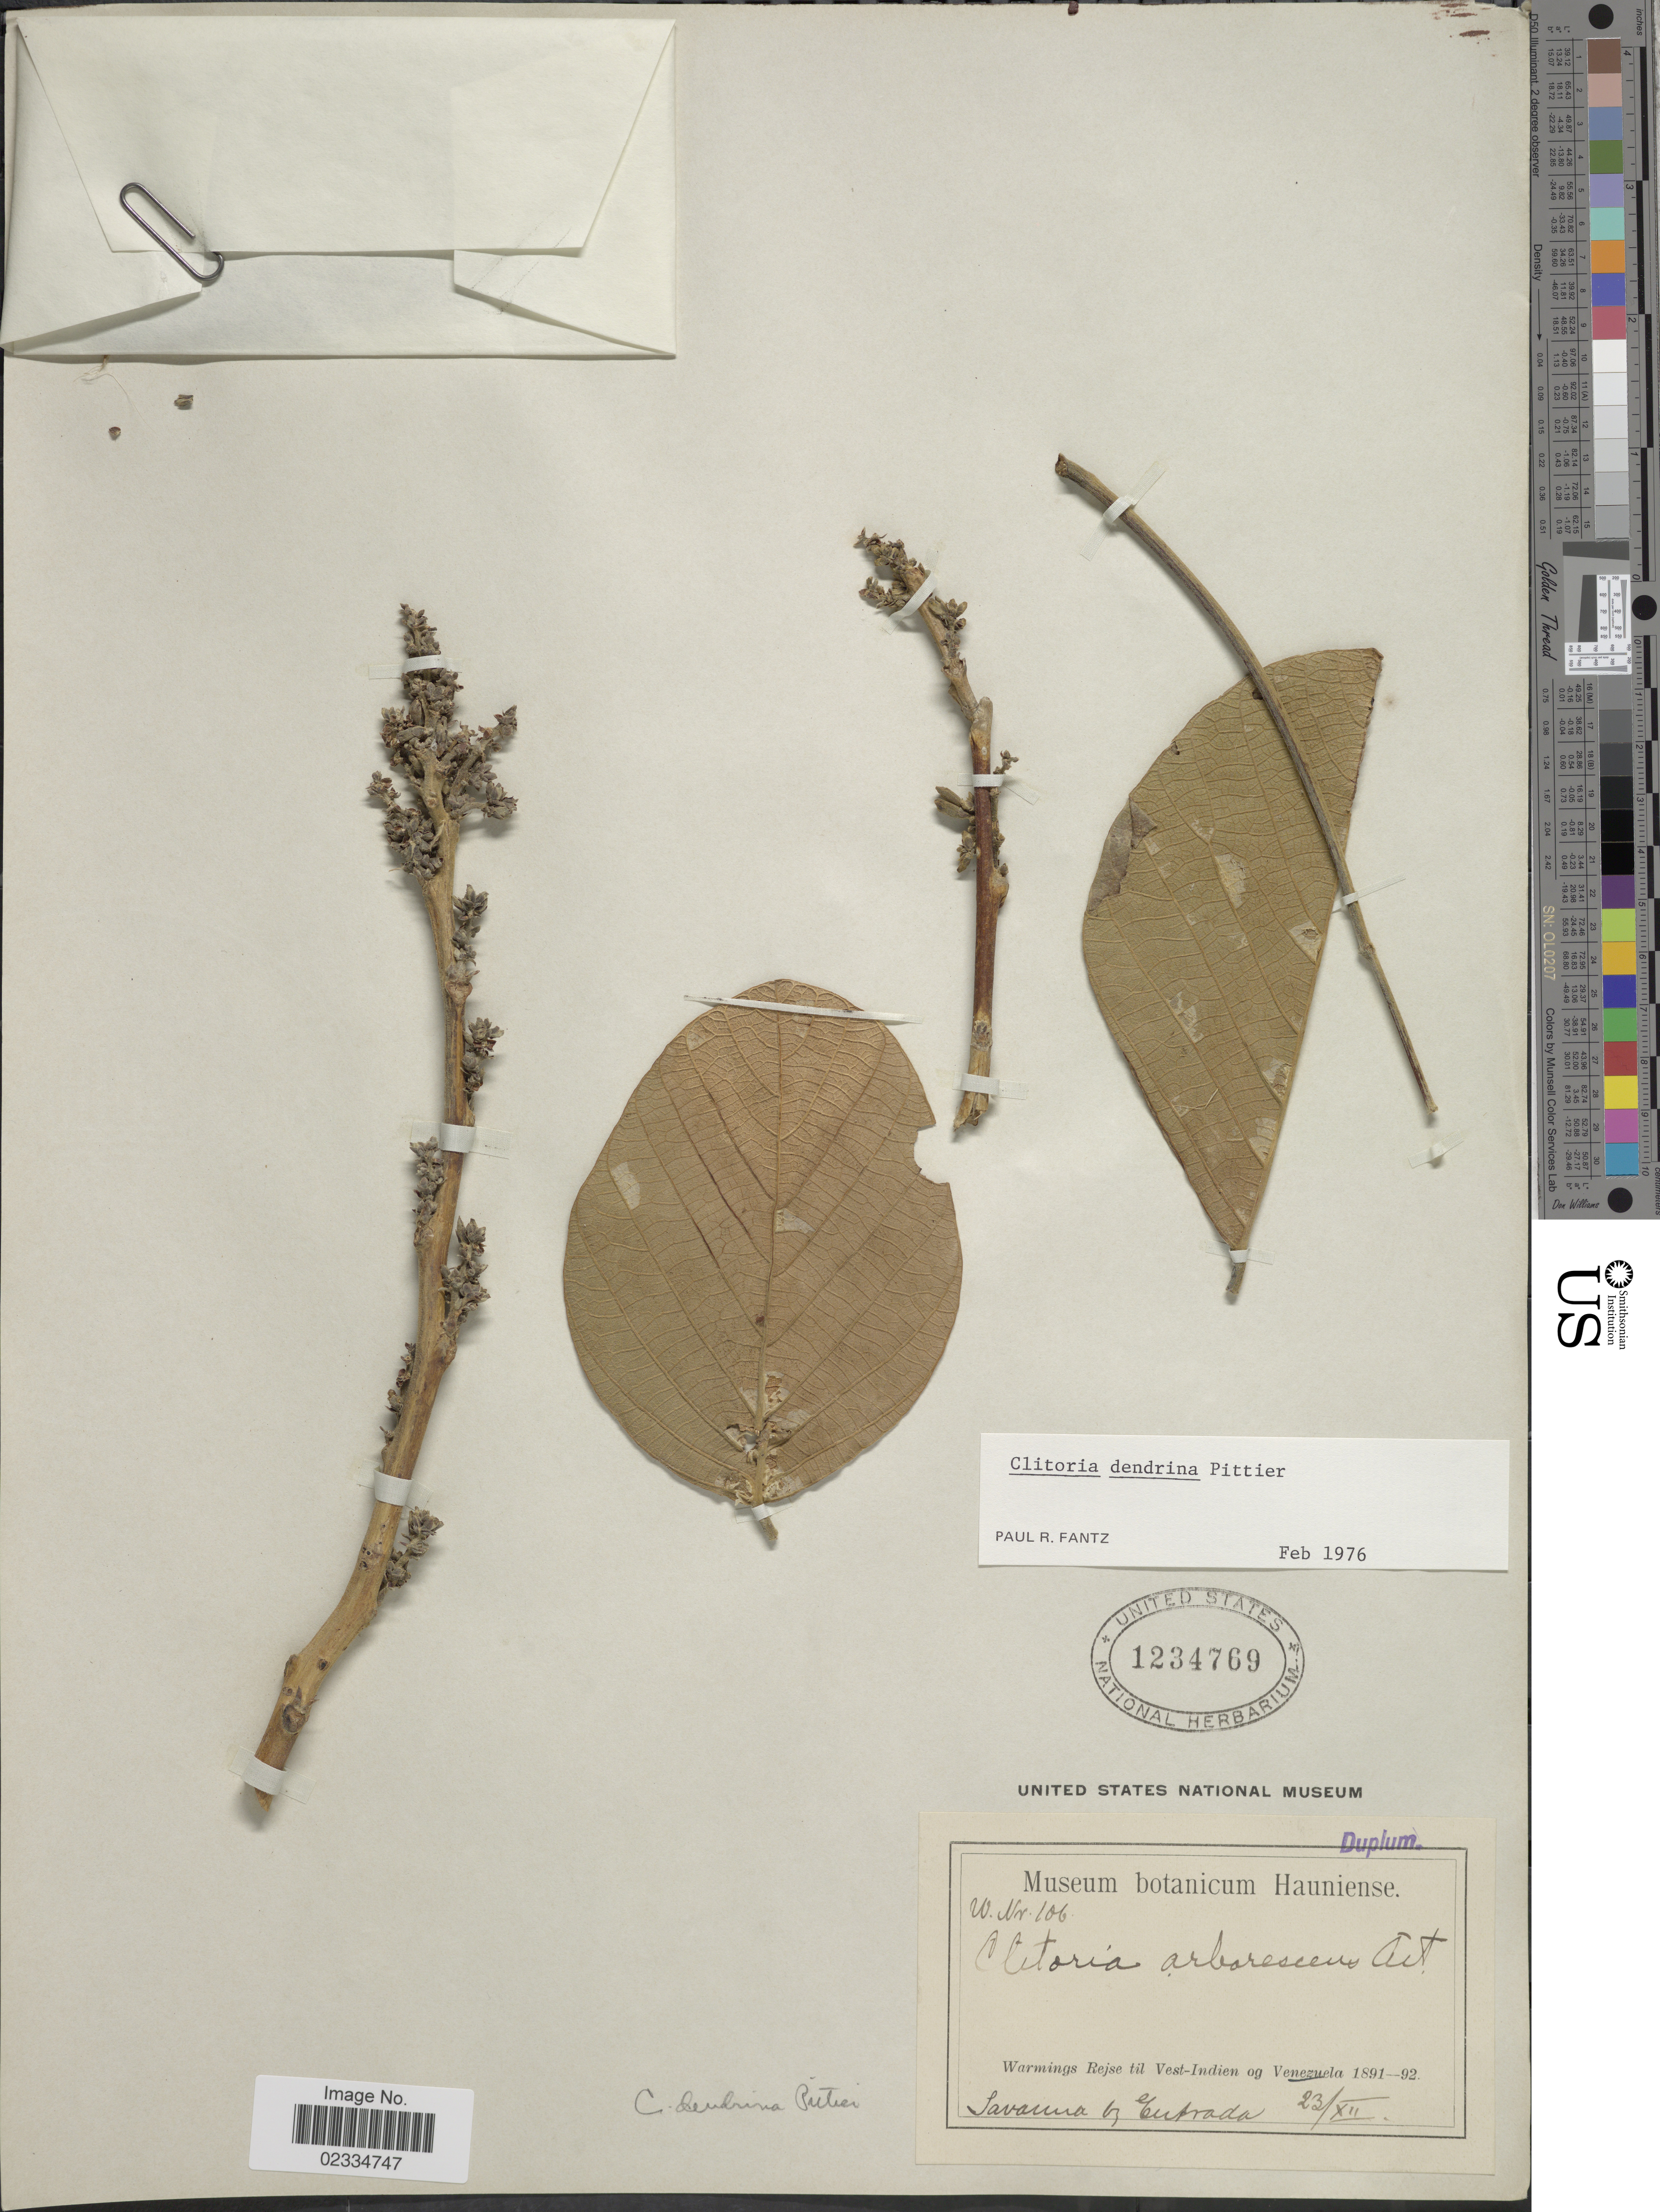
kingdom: Plantae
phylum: Tracheophyta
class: Magnoliopsida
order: Fabales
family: Fabaceae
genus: Clitoria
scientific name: Clitoria dendrina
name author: Pittier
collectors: -. Warmings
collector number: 106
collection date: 1891-12-23/1892-12-23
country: Venezuela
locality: Savana by Entrada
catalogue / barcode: US 1234769